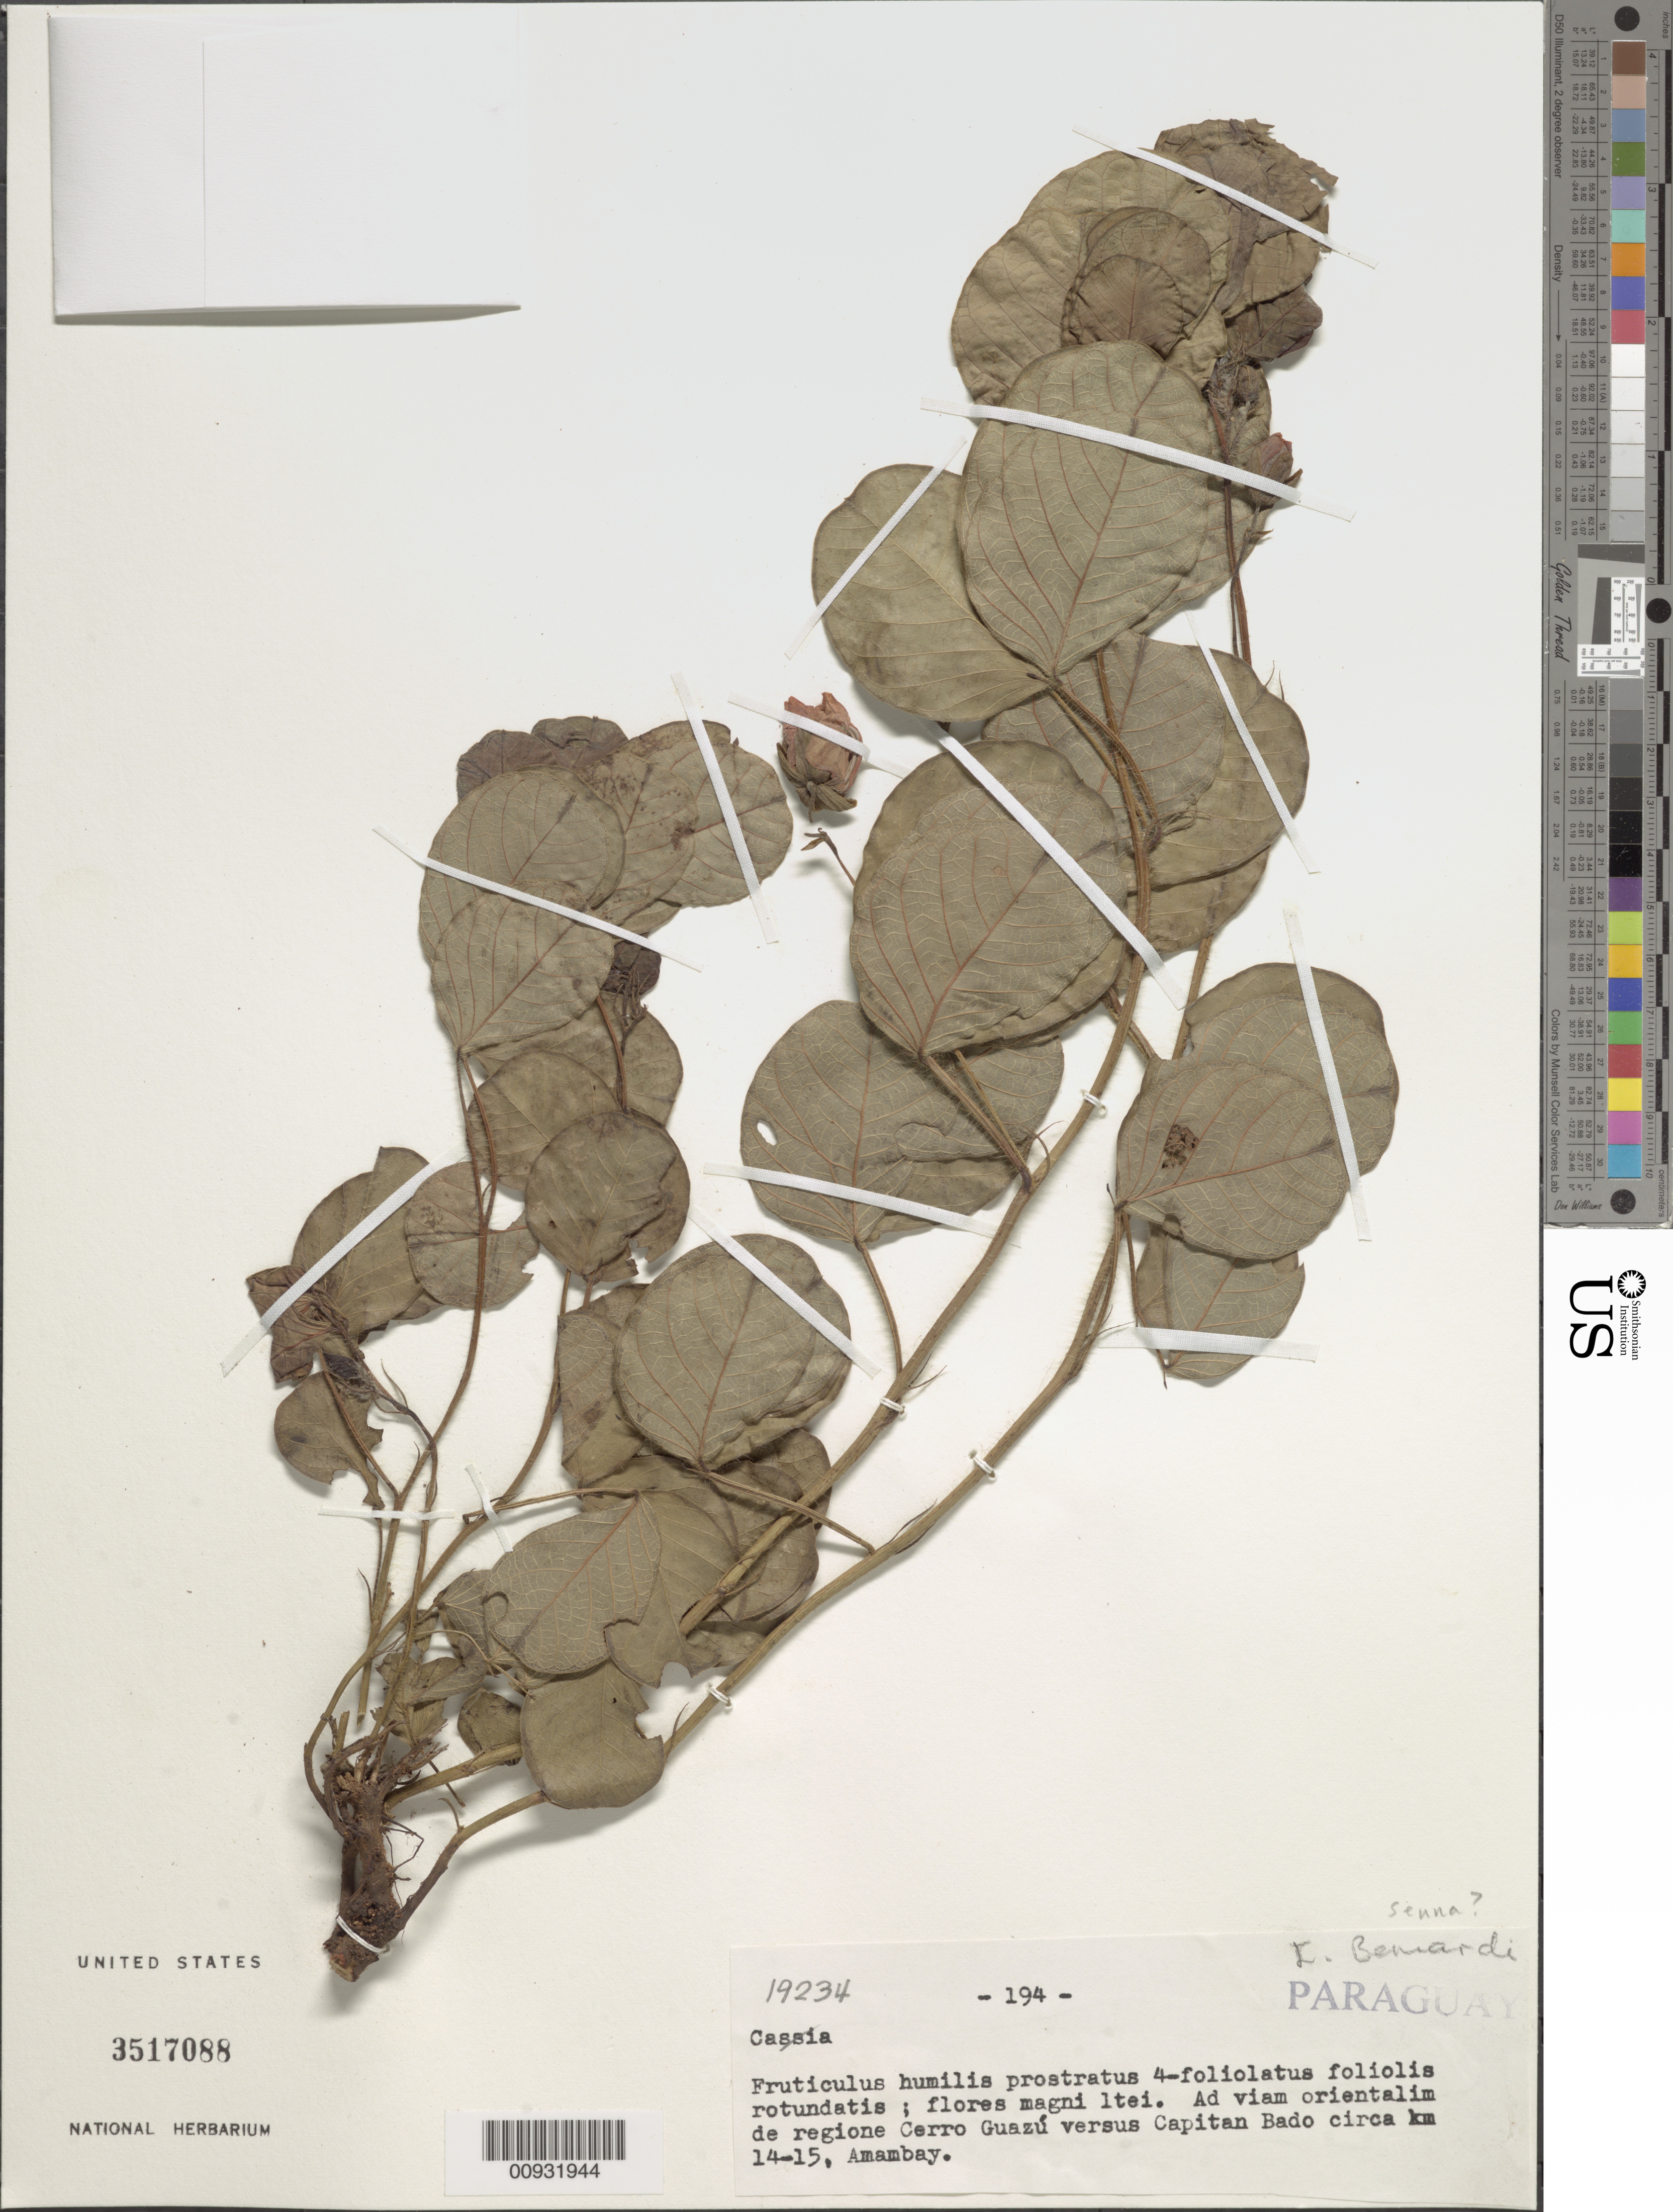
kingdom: Plantae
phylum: Tracheophyta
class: Magnoliopsida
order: Fabales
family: Fabaceae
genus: Senna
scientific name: Senna sp.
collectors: L. Bernardi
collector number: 19234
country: Paraguay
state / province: Amambay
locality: Cerro Guazu, Capitan Bado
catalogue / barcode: US 3517088